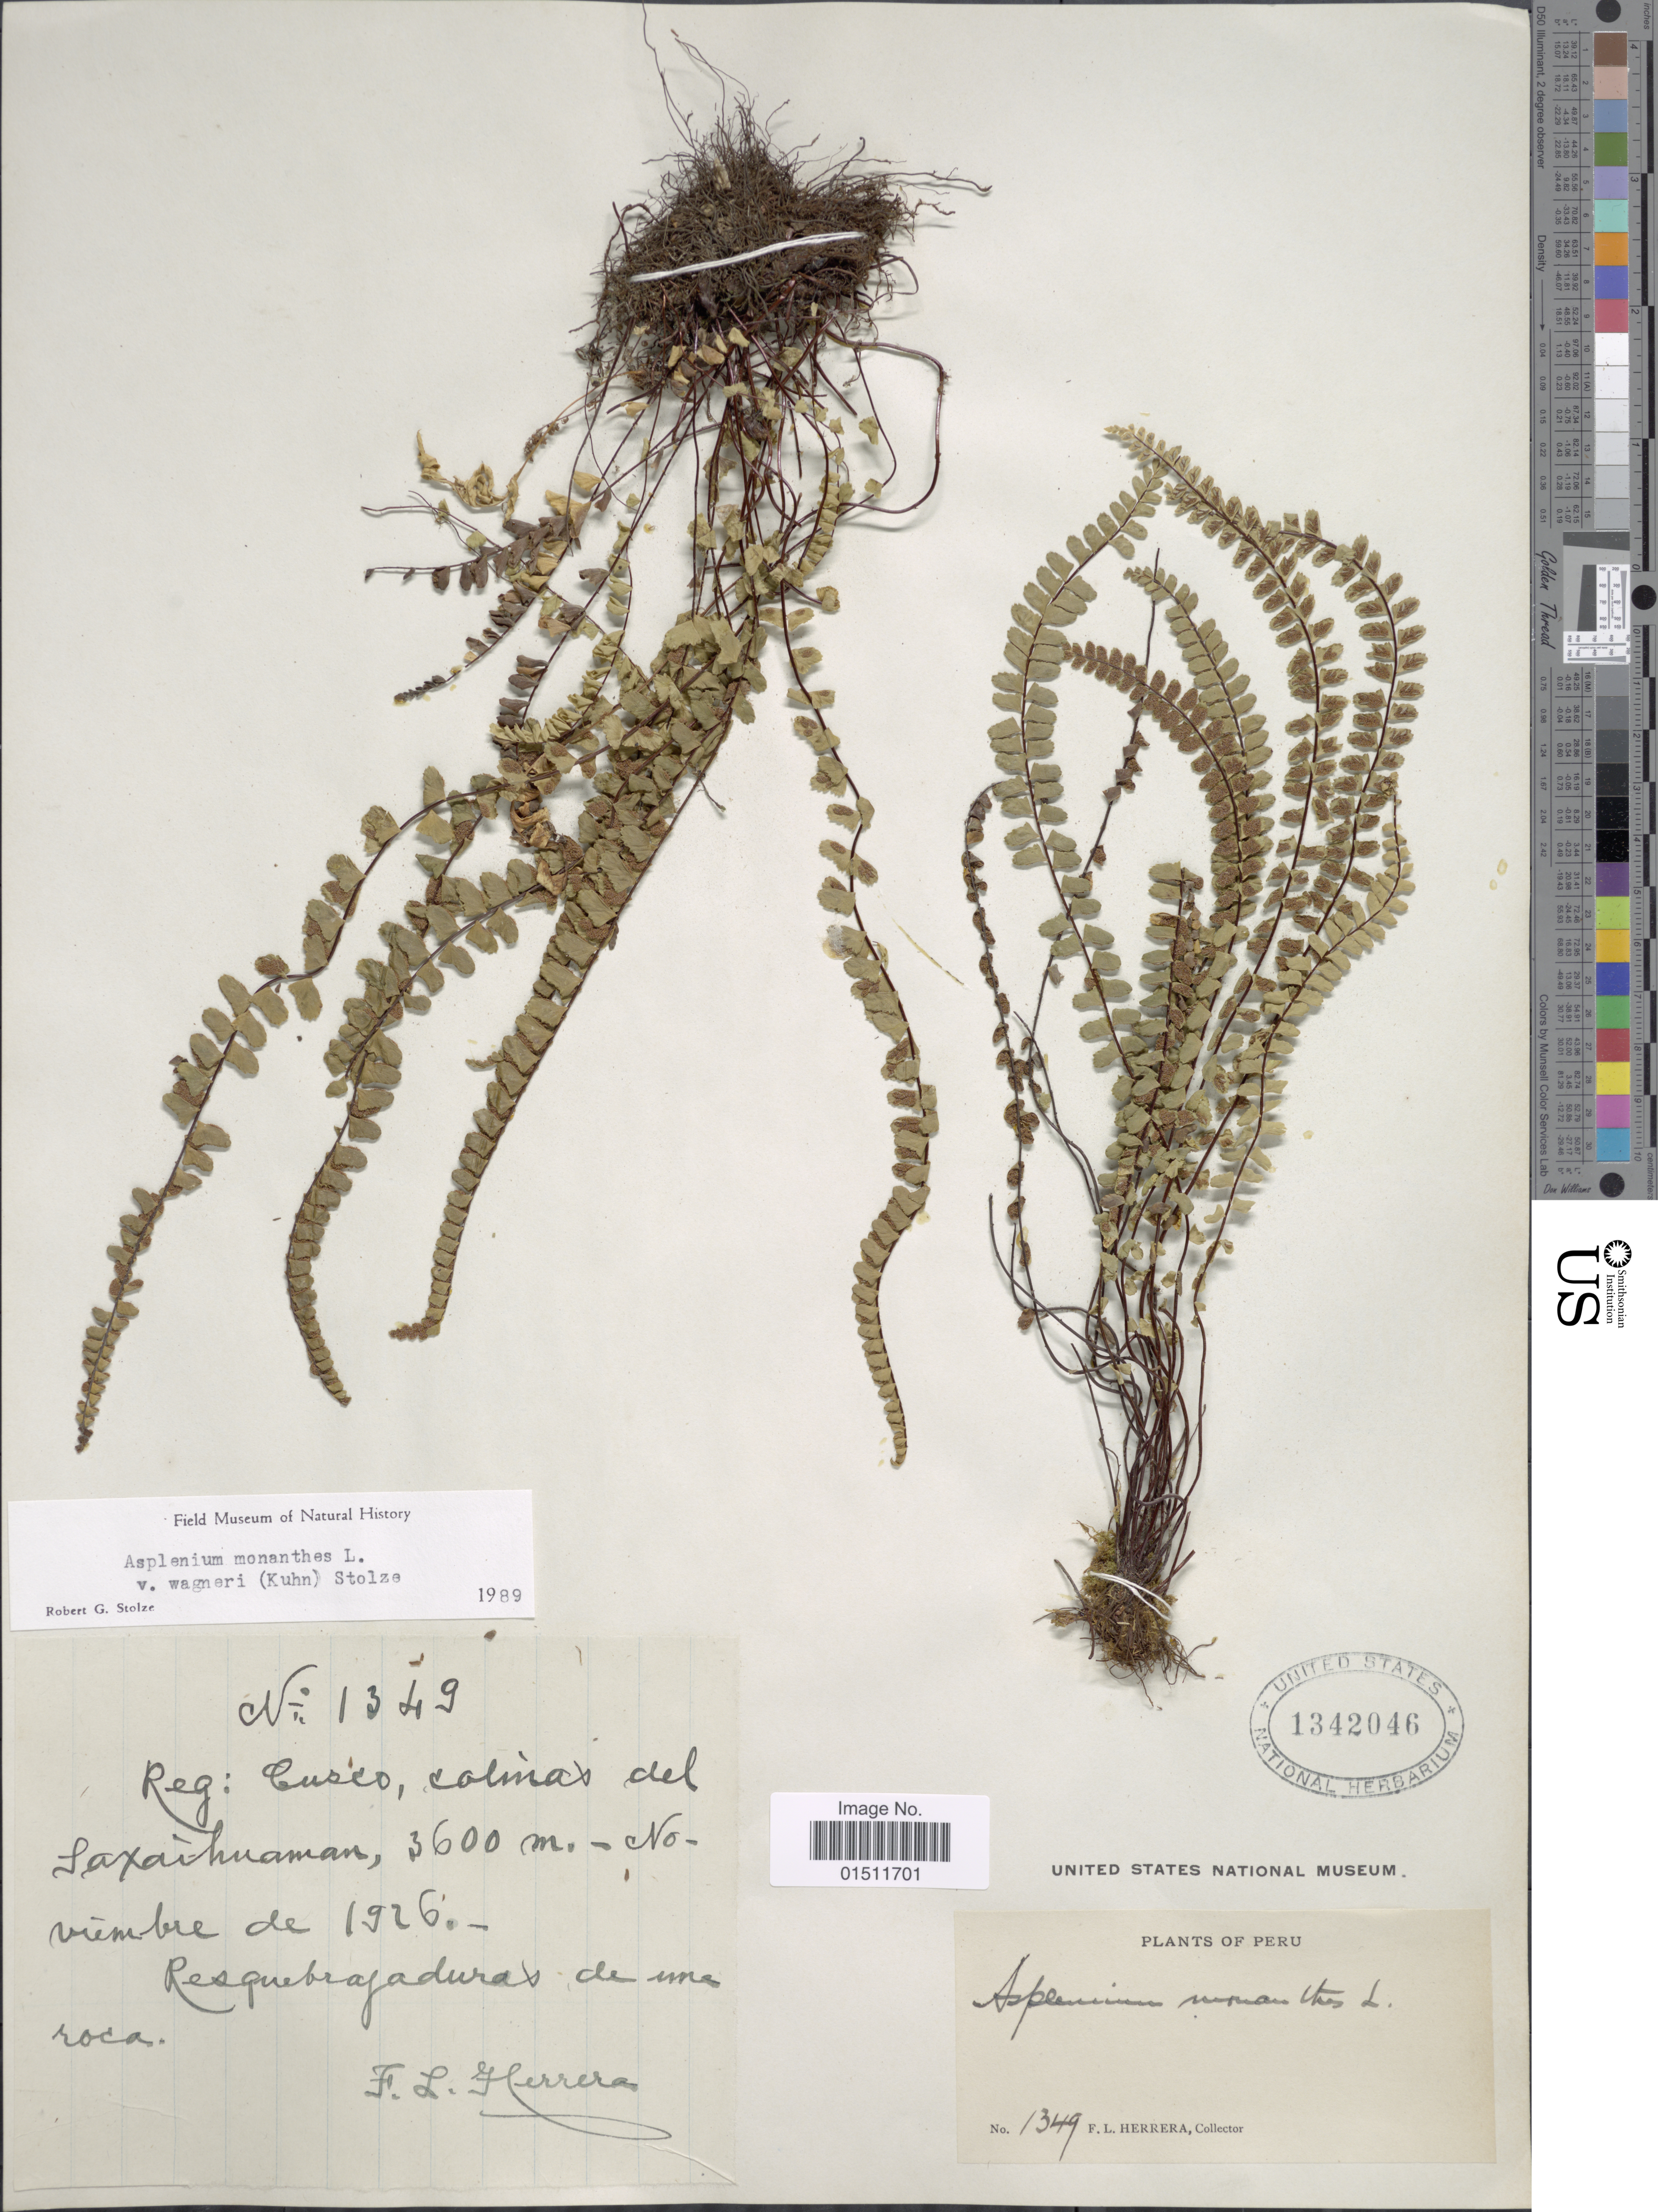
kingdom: Plantae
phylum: Tracheophyta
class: Polypodiopsida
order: Polypodiales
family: Aspleniaceae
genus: Asplenium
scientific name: Asplenium monanthes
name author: L.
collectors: F. L. Herrera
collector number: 1349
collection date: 1926-11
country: Peru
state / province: Cusco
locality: Colinas del Saxaihuaman (Sacsayhuamán)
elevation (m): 3600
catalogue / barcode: US 1342046